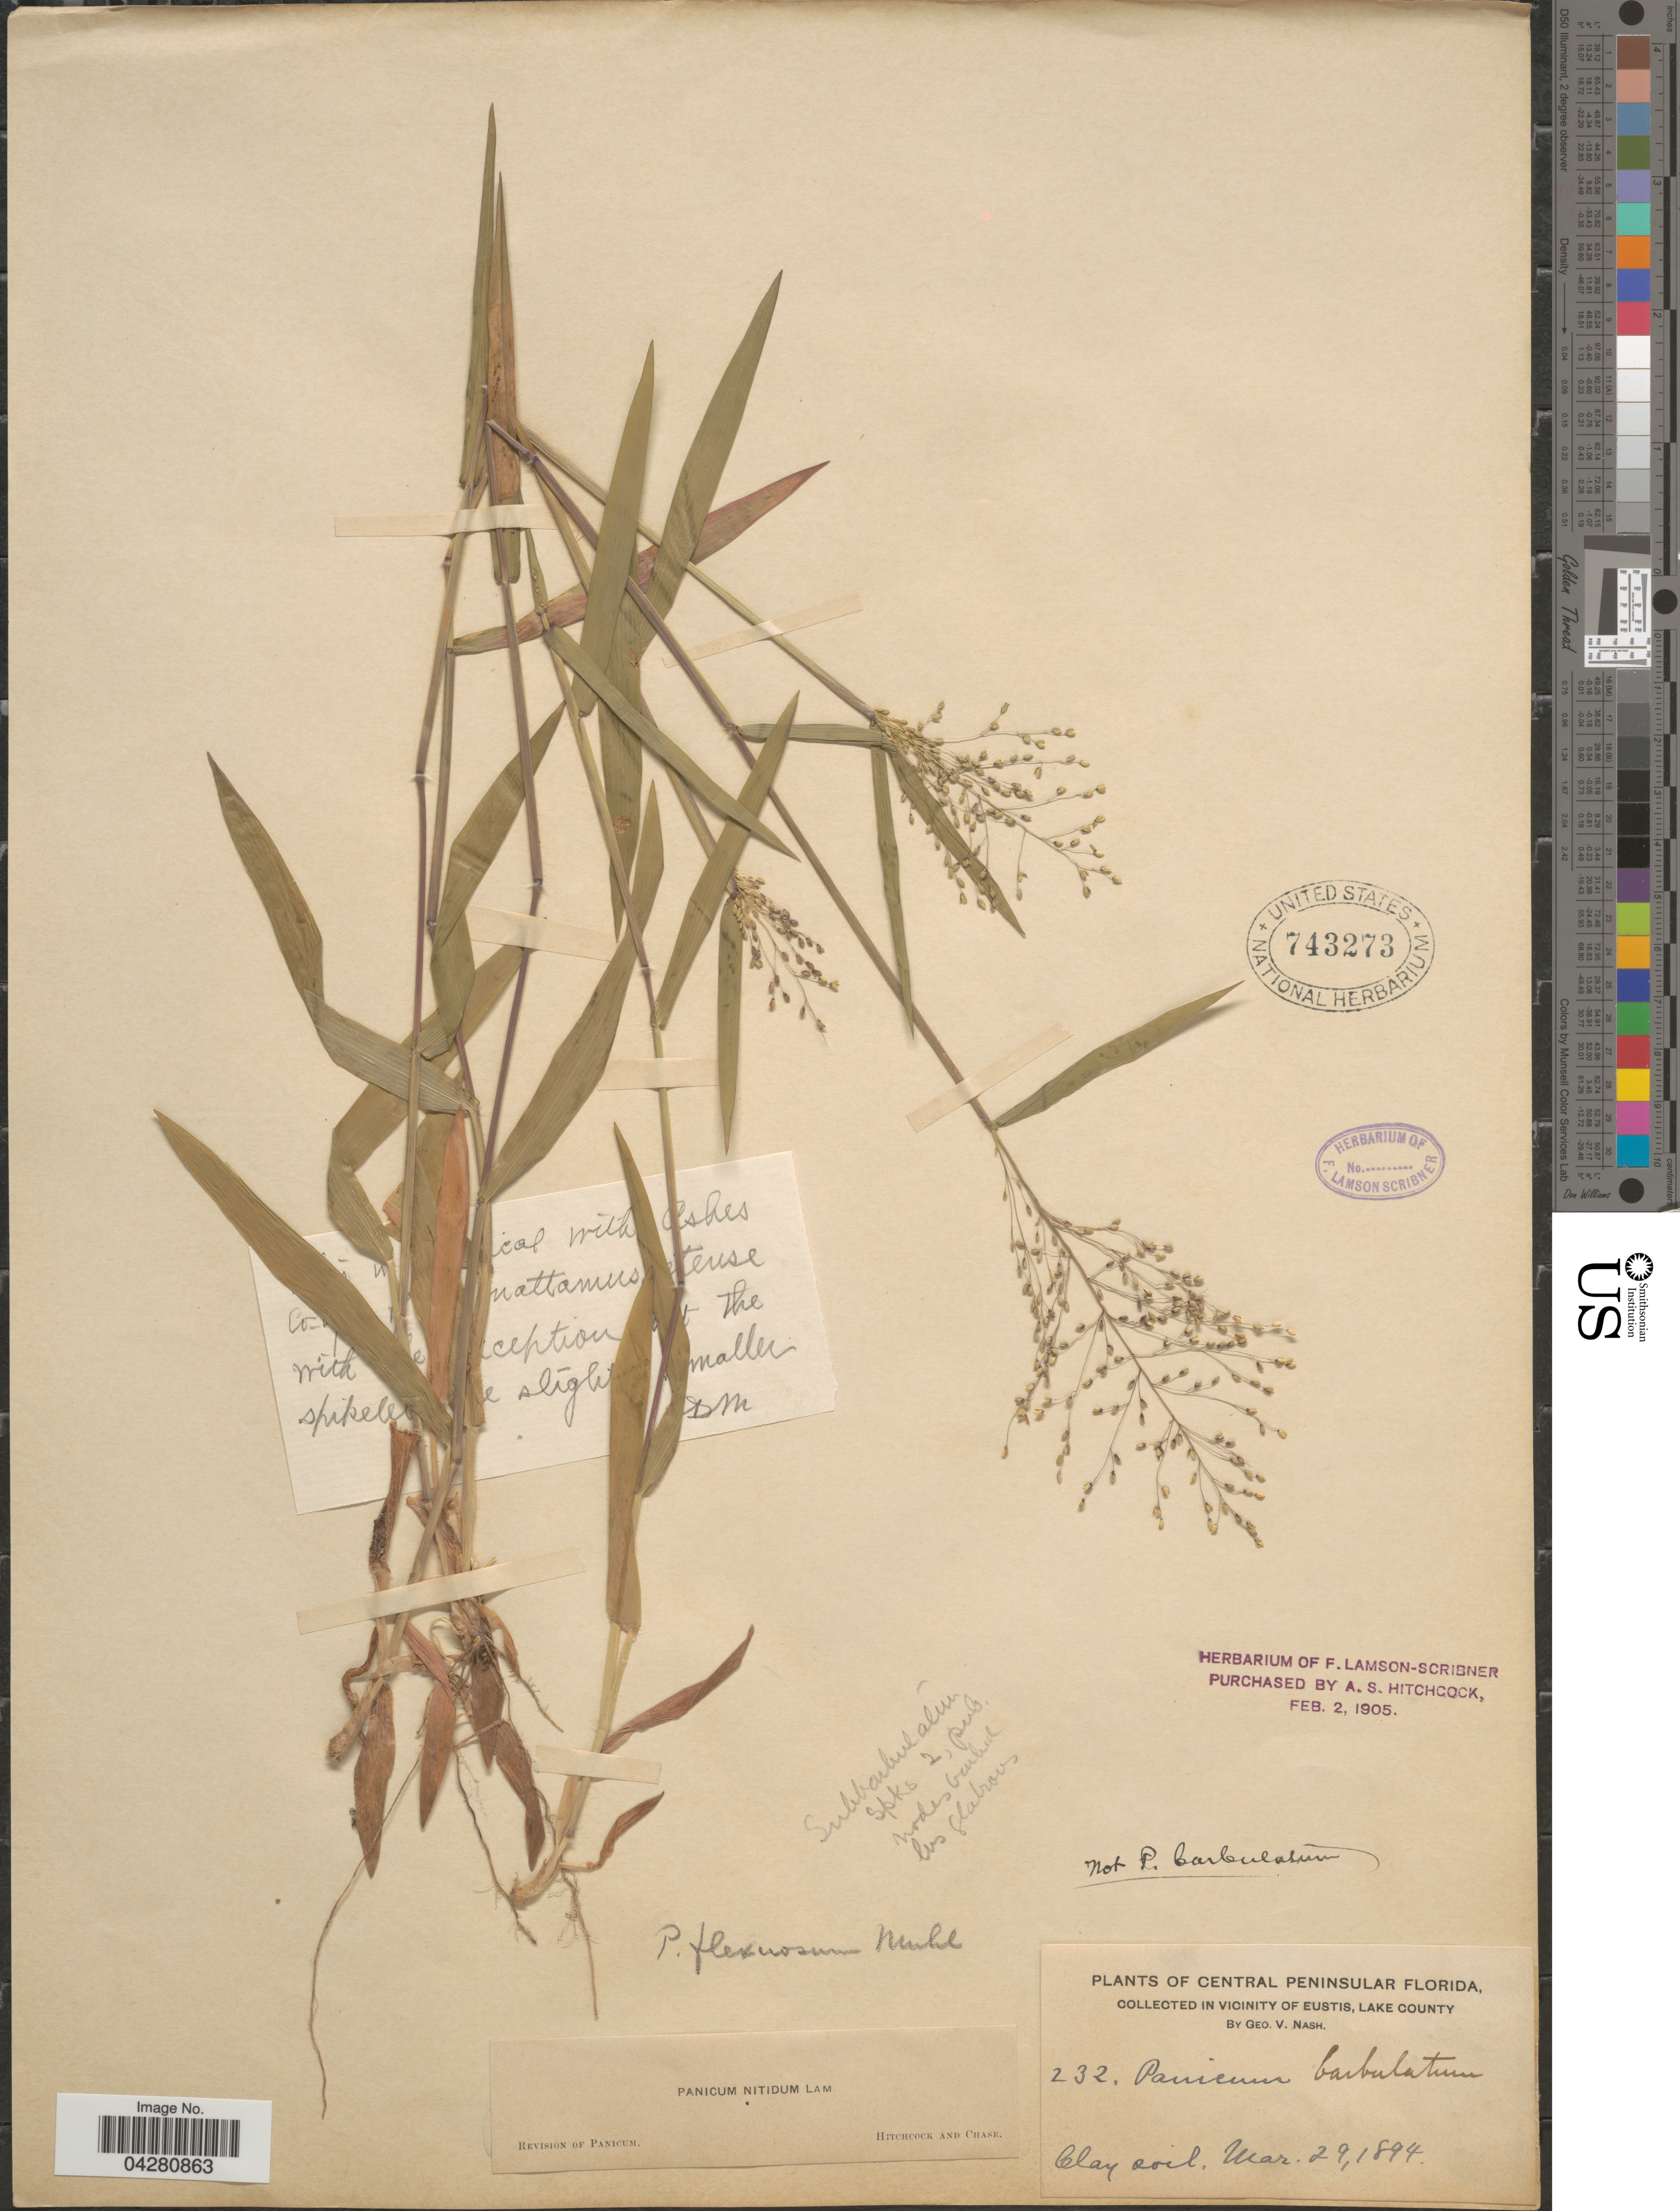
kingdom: Plantae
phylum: Tracheophyta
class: Liliopsida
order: Poales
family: Poaceae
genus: Dichanthelium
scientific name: Dichanthelium dichotomum var. dichotomum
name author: (L.) Gould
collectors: G. V. Nash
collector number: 232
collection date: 1894-03-29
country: United States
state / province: Florida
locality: Central Peninsular Florida. In Vicinity of Eustis, Lake County. Clay soil.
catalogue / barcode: US 743273